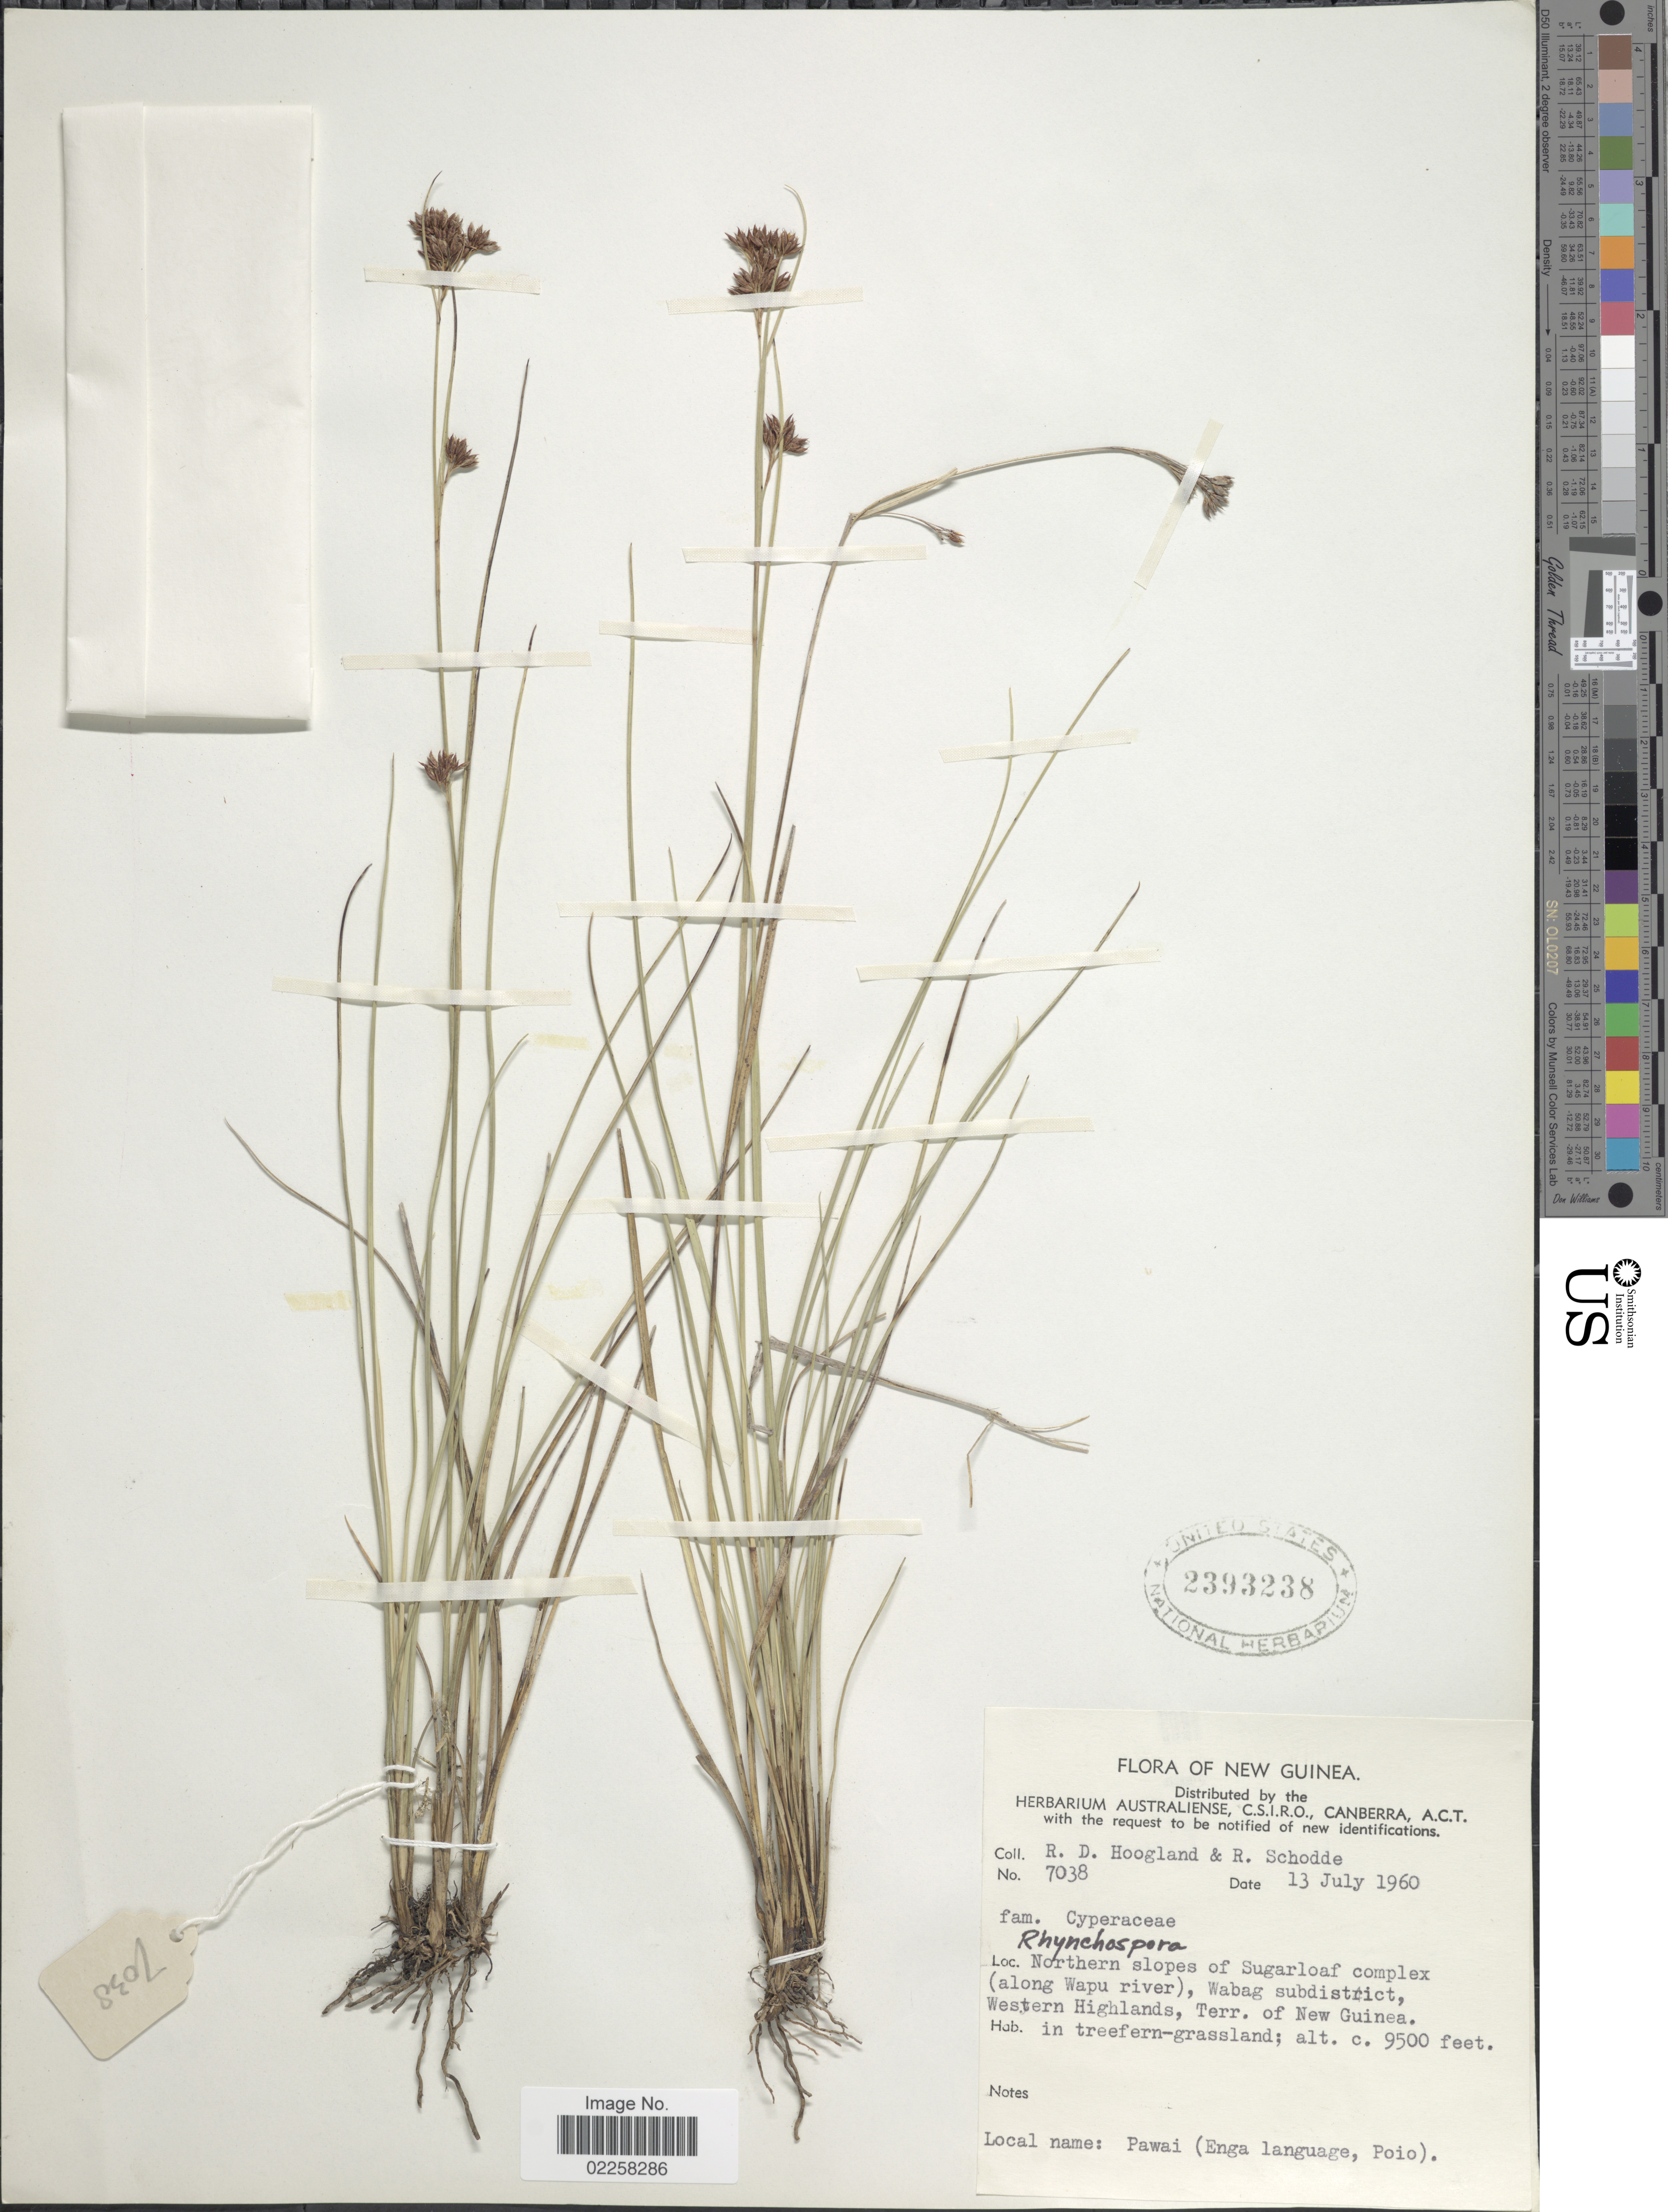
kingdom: Plantae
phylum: Tracheophyta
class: Liliopsida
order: Poales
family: Cyperaceae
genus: Rhynchospora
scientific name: Rhynchospora rugosa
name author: (Vahl) Gale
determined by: Kern, J. H.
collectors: R. D. Hoogland & R. Schodde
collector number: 7038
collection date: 1960-07-13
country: Papua New Guinea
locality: New Guinea, Northern slopes of Sugarloaf complex (along Wapu river), Wabag subdistrict, Western Highlands, Terr. of New Guinea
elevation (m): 2896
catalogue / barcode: US 2393238